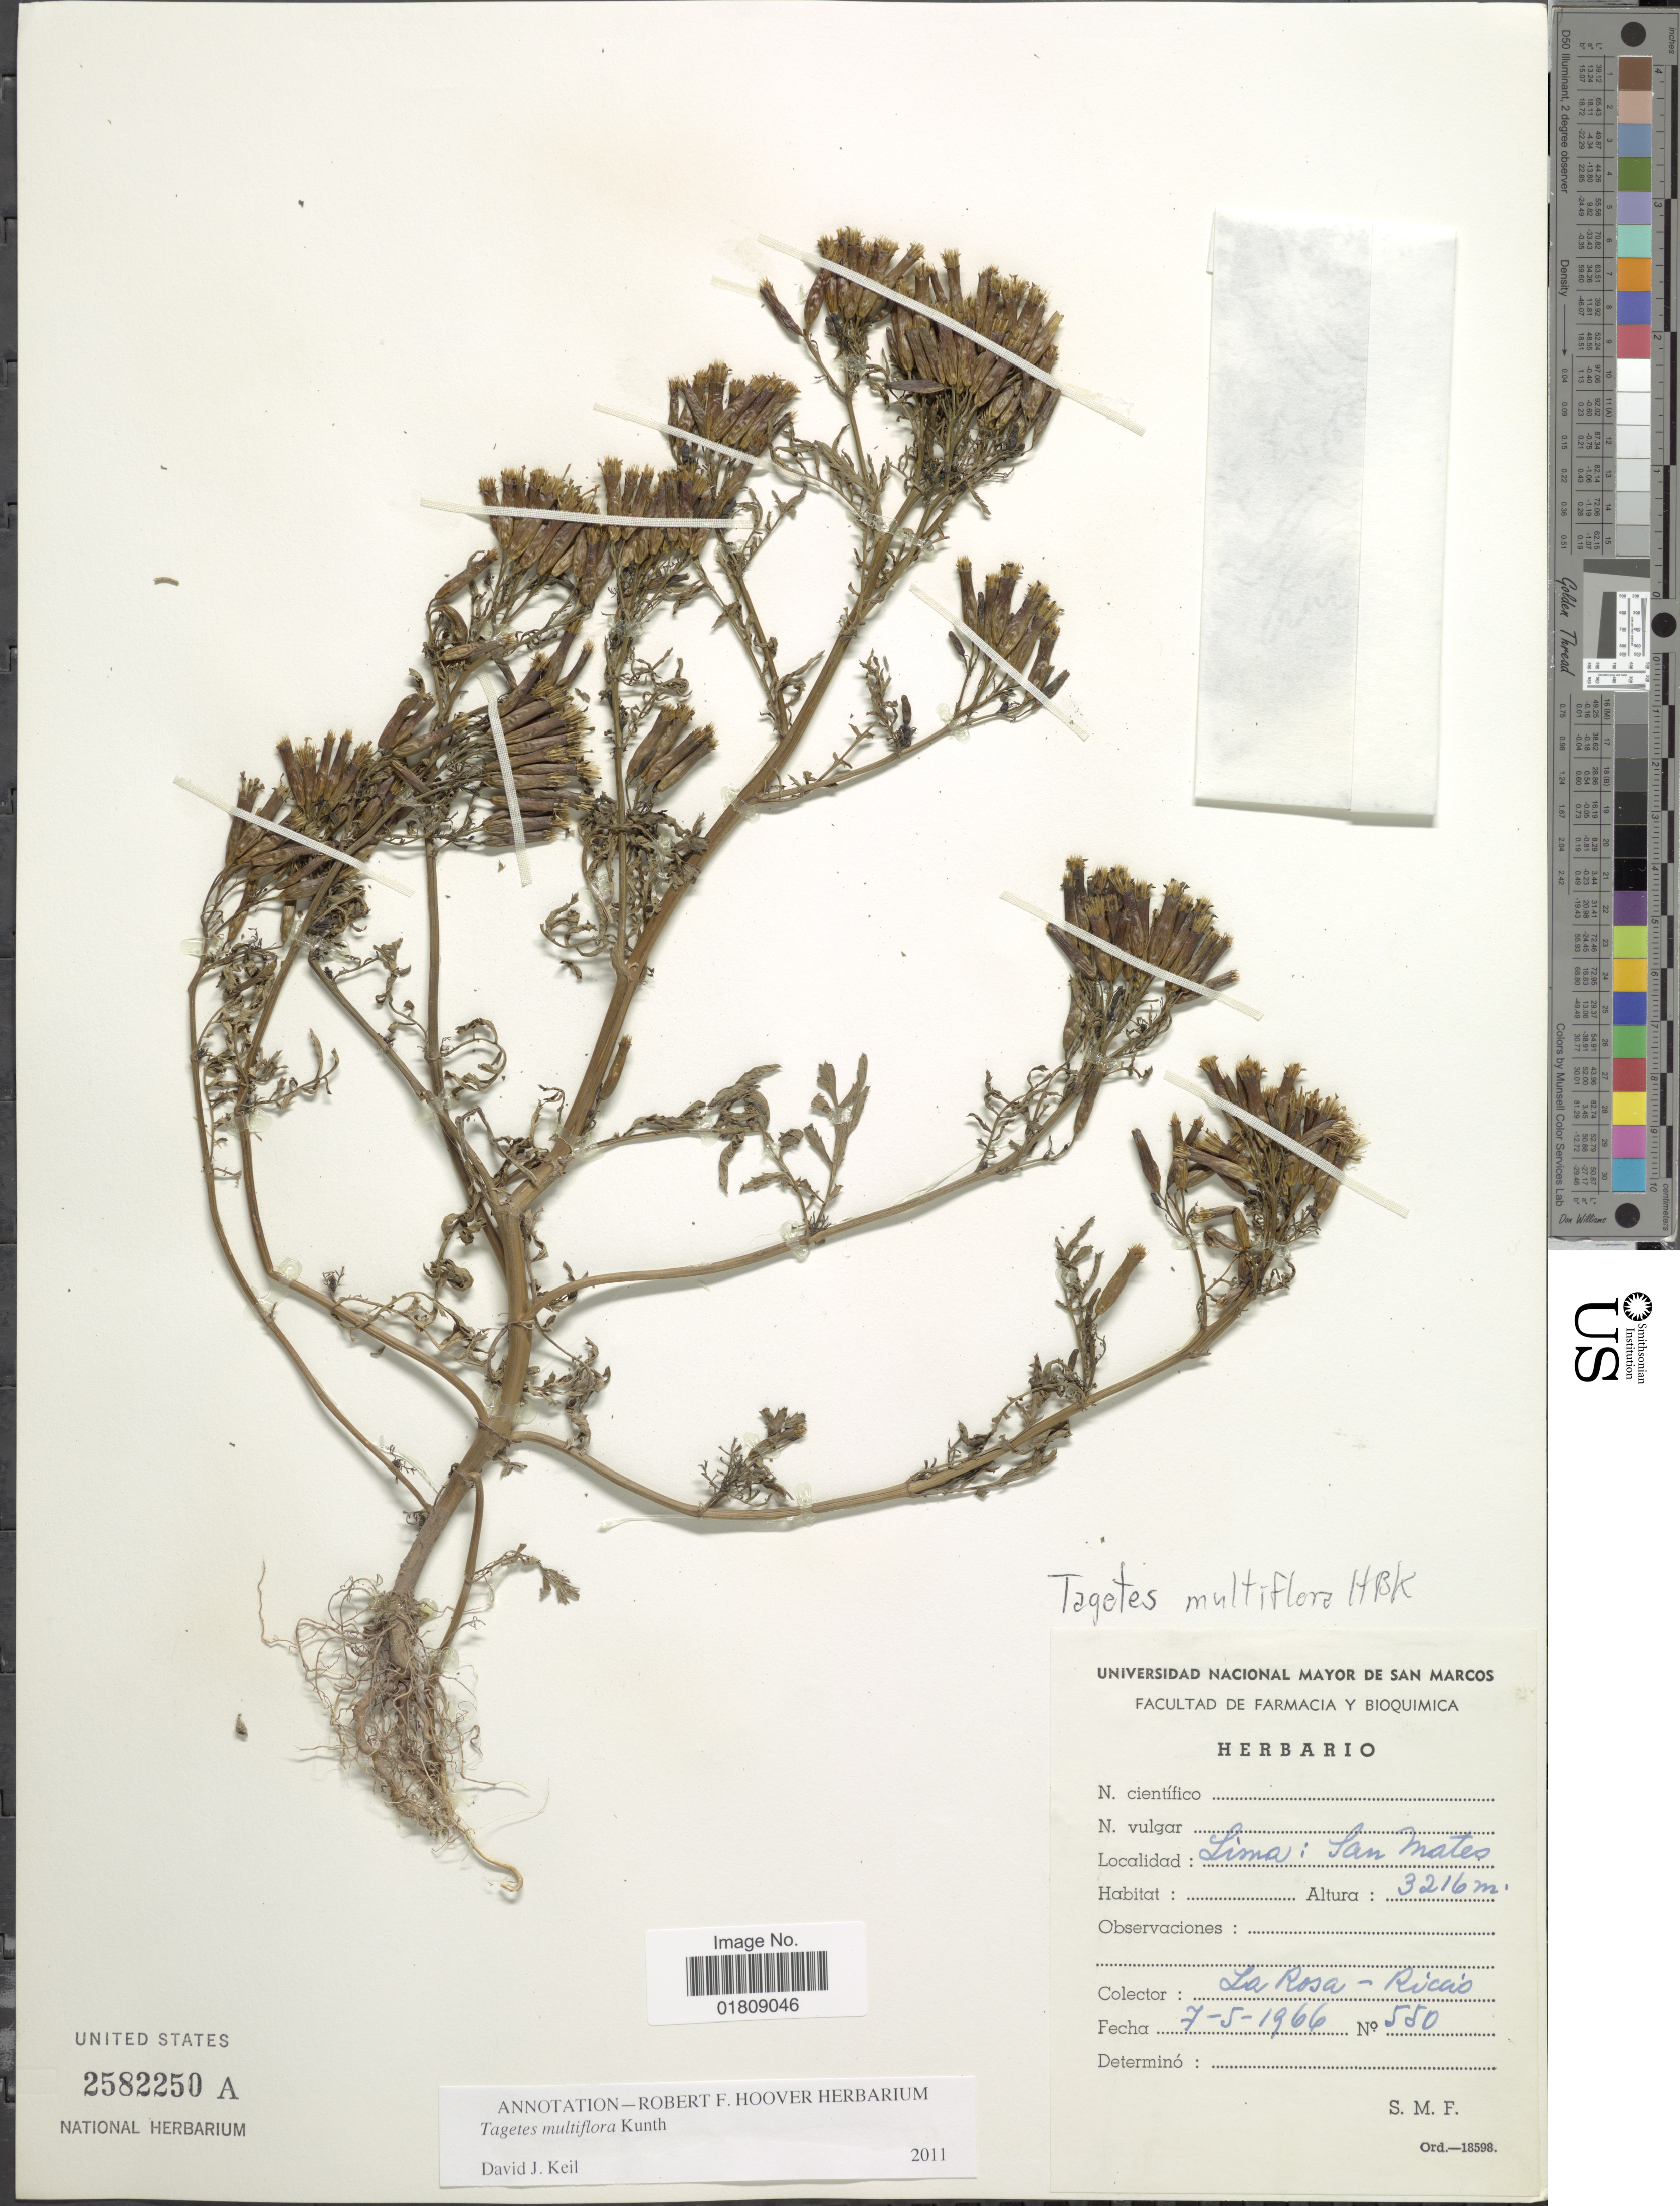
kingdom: Plantae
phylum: Tracheophyta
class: Magnoliopsida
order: Asterales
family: Asteraceae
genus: Tagetes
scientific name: Tagetes multiflora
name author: Kunth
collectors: -. La Rosa & Riccio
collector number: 550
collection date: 1966-05-07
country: Peru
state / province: Lima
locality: San Mateo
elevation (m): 3216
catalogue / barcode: US 2582250A